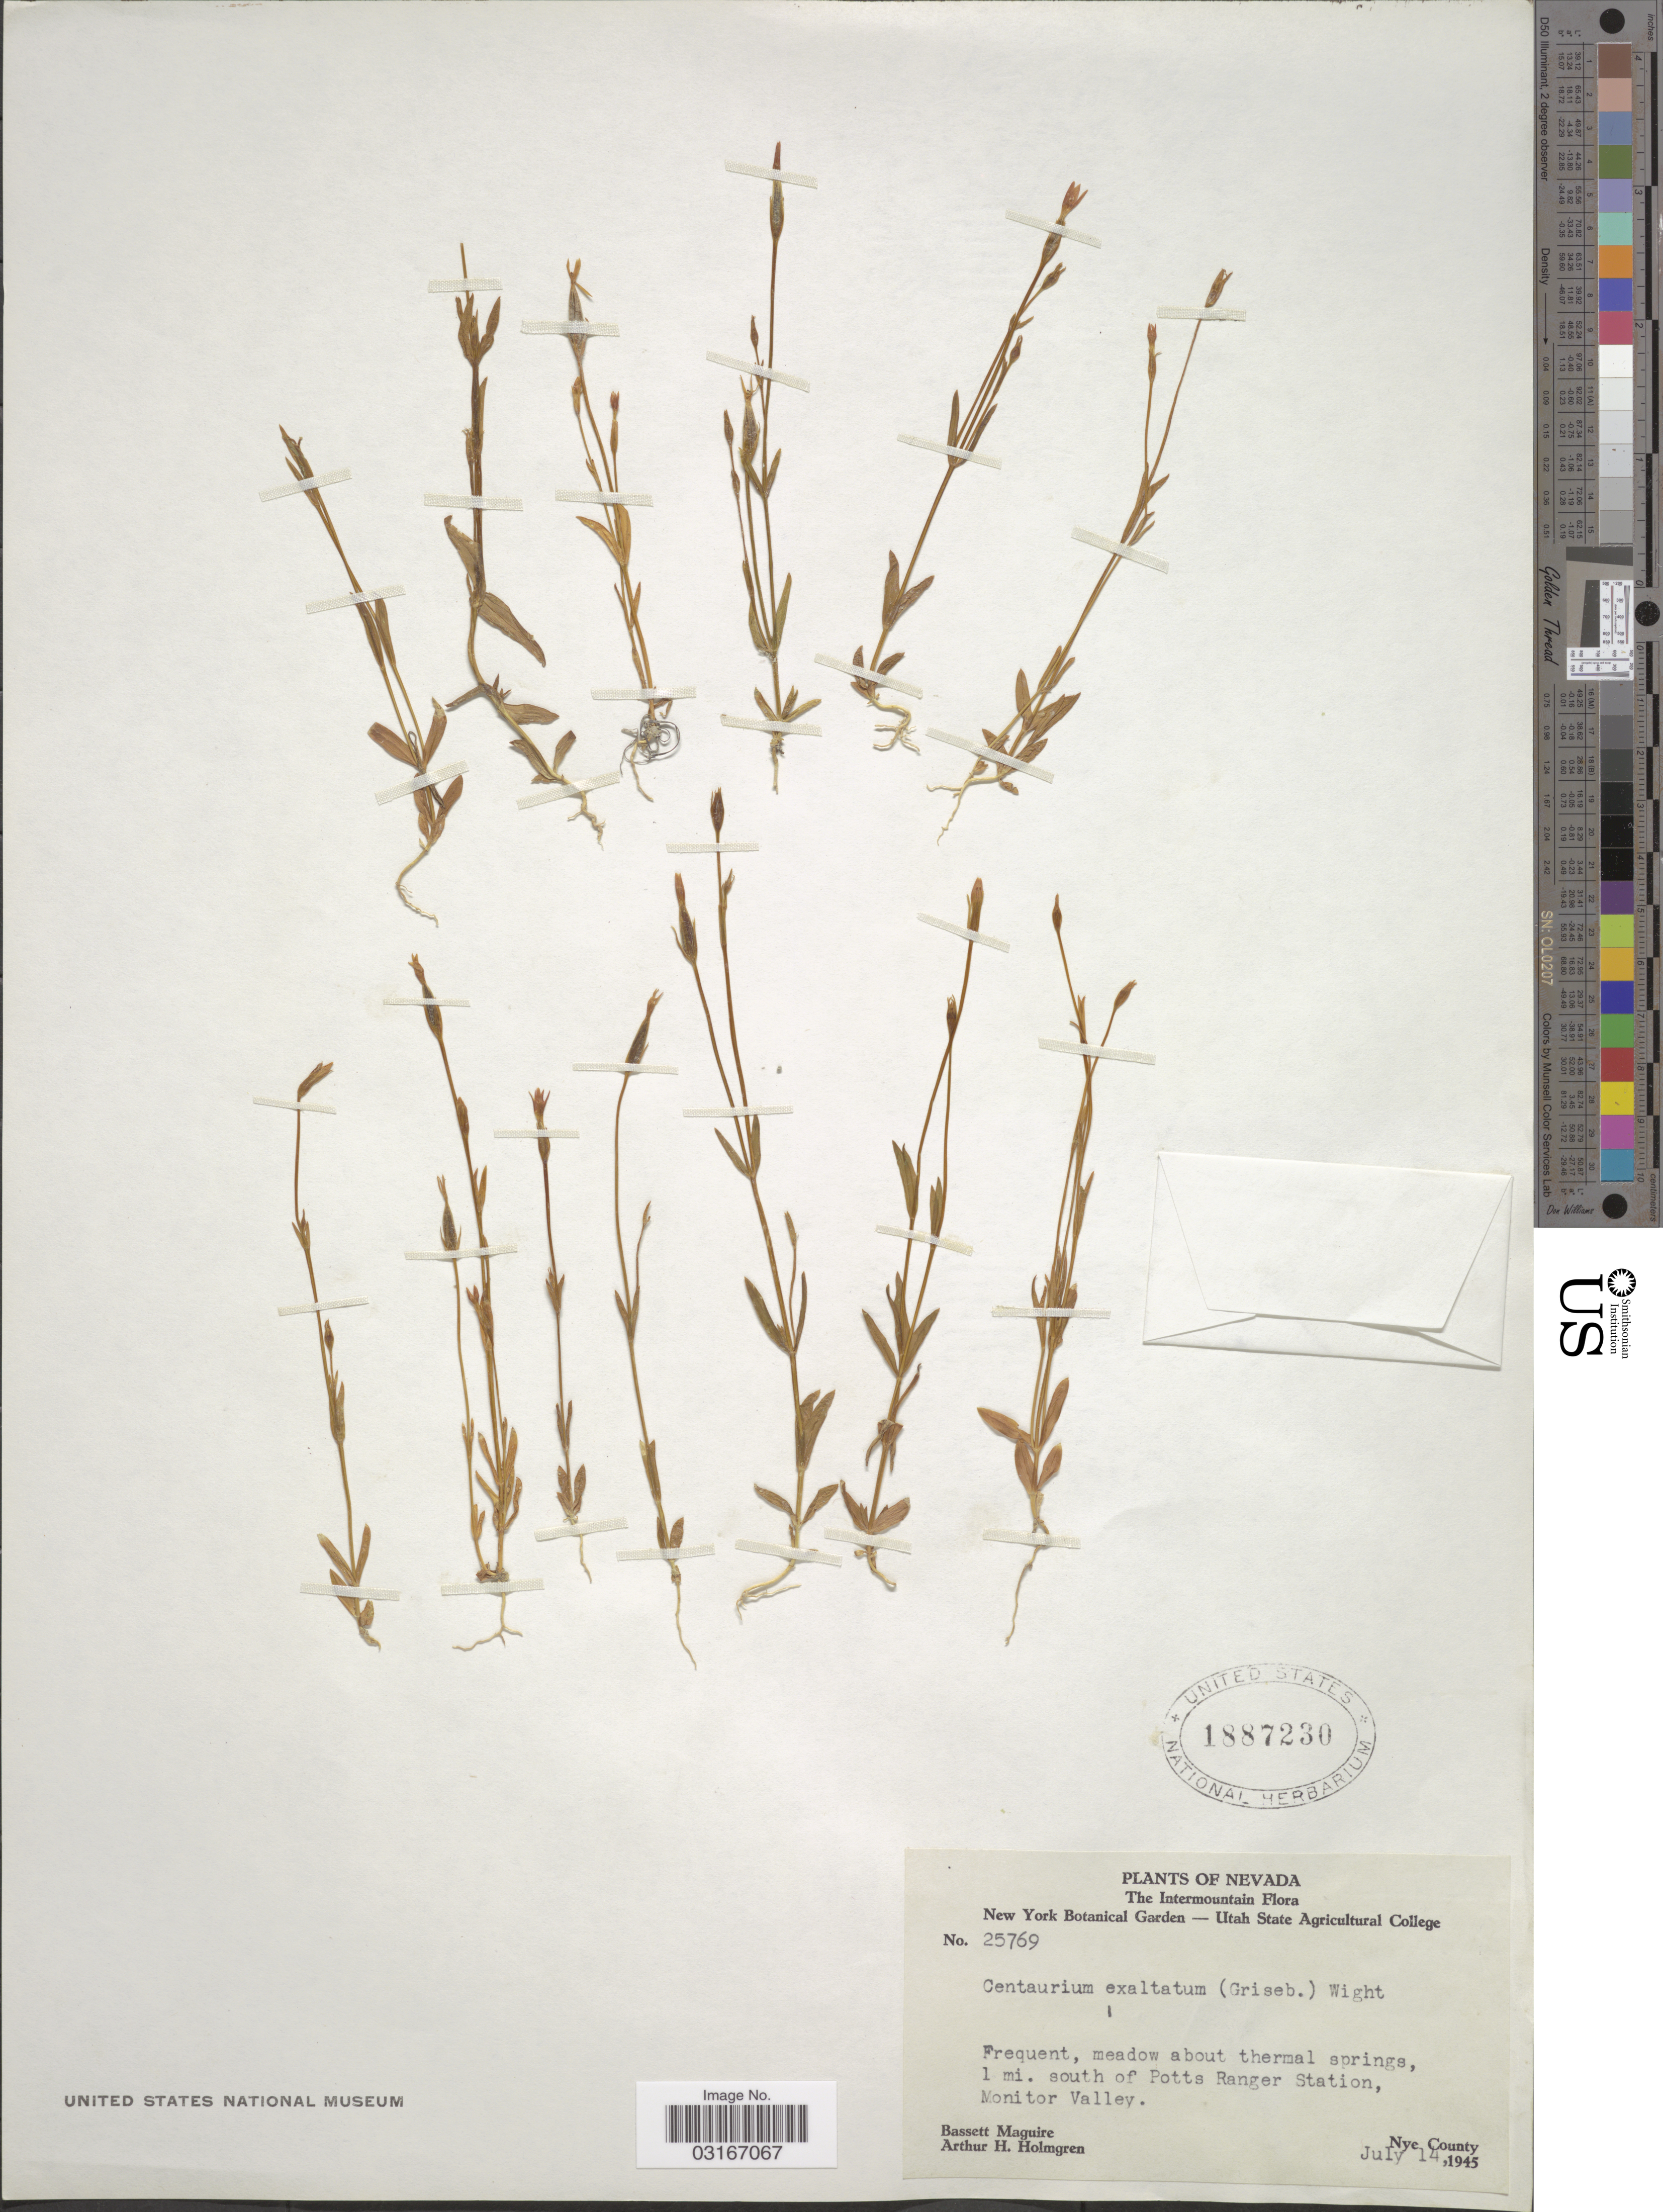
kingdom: Plantae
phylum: Tracheophyta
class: Magnoliopsida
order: Gentianales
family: Gentianaceae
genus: Centaurium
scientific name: Centaurium exaltatum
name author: (Griseb.) W. Wight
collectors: B. Maguire & A. H. Holmgren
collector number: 25769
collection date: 1945-07-14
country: United States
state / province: Nevada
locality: The Intermountain, Frequent, meadow about thermal springs, 1 mi. south of Potts Ranger Station, Monitor Valley, Nye County.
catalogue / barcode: US 1887230